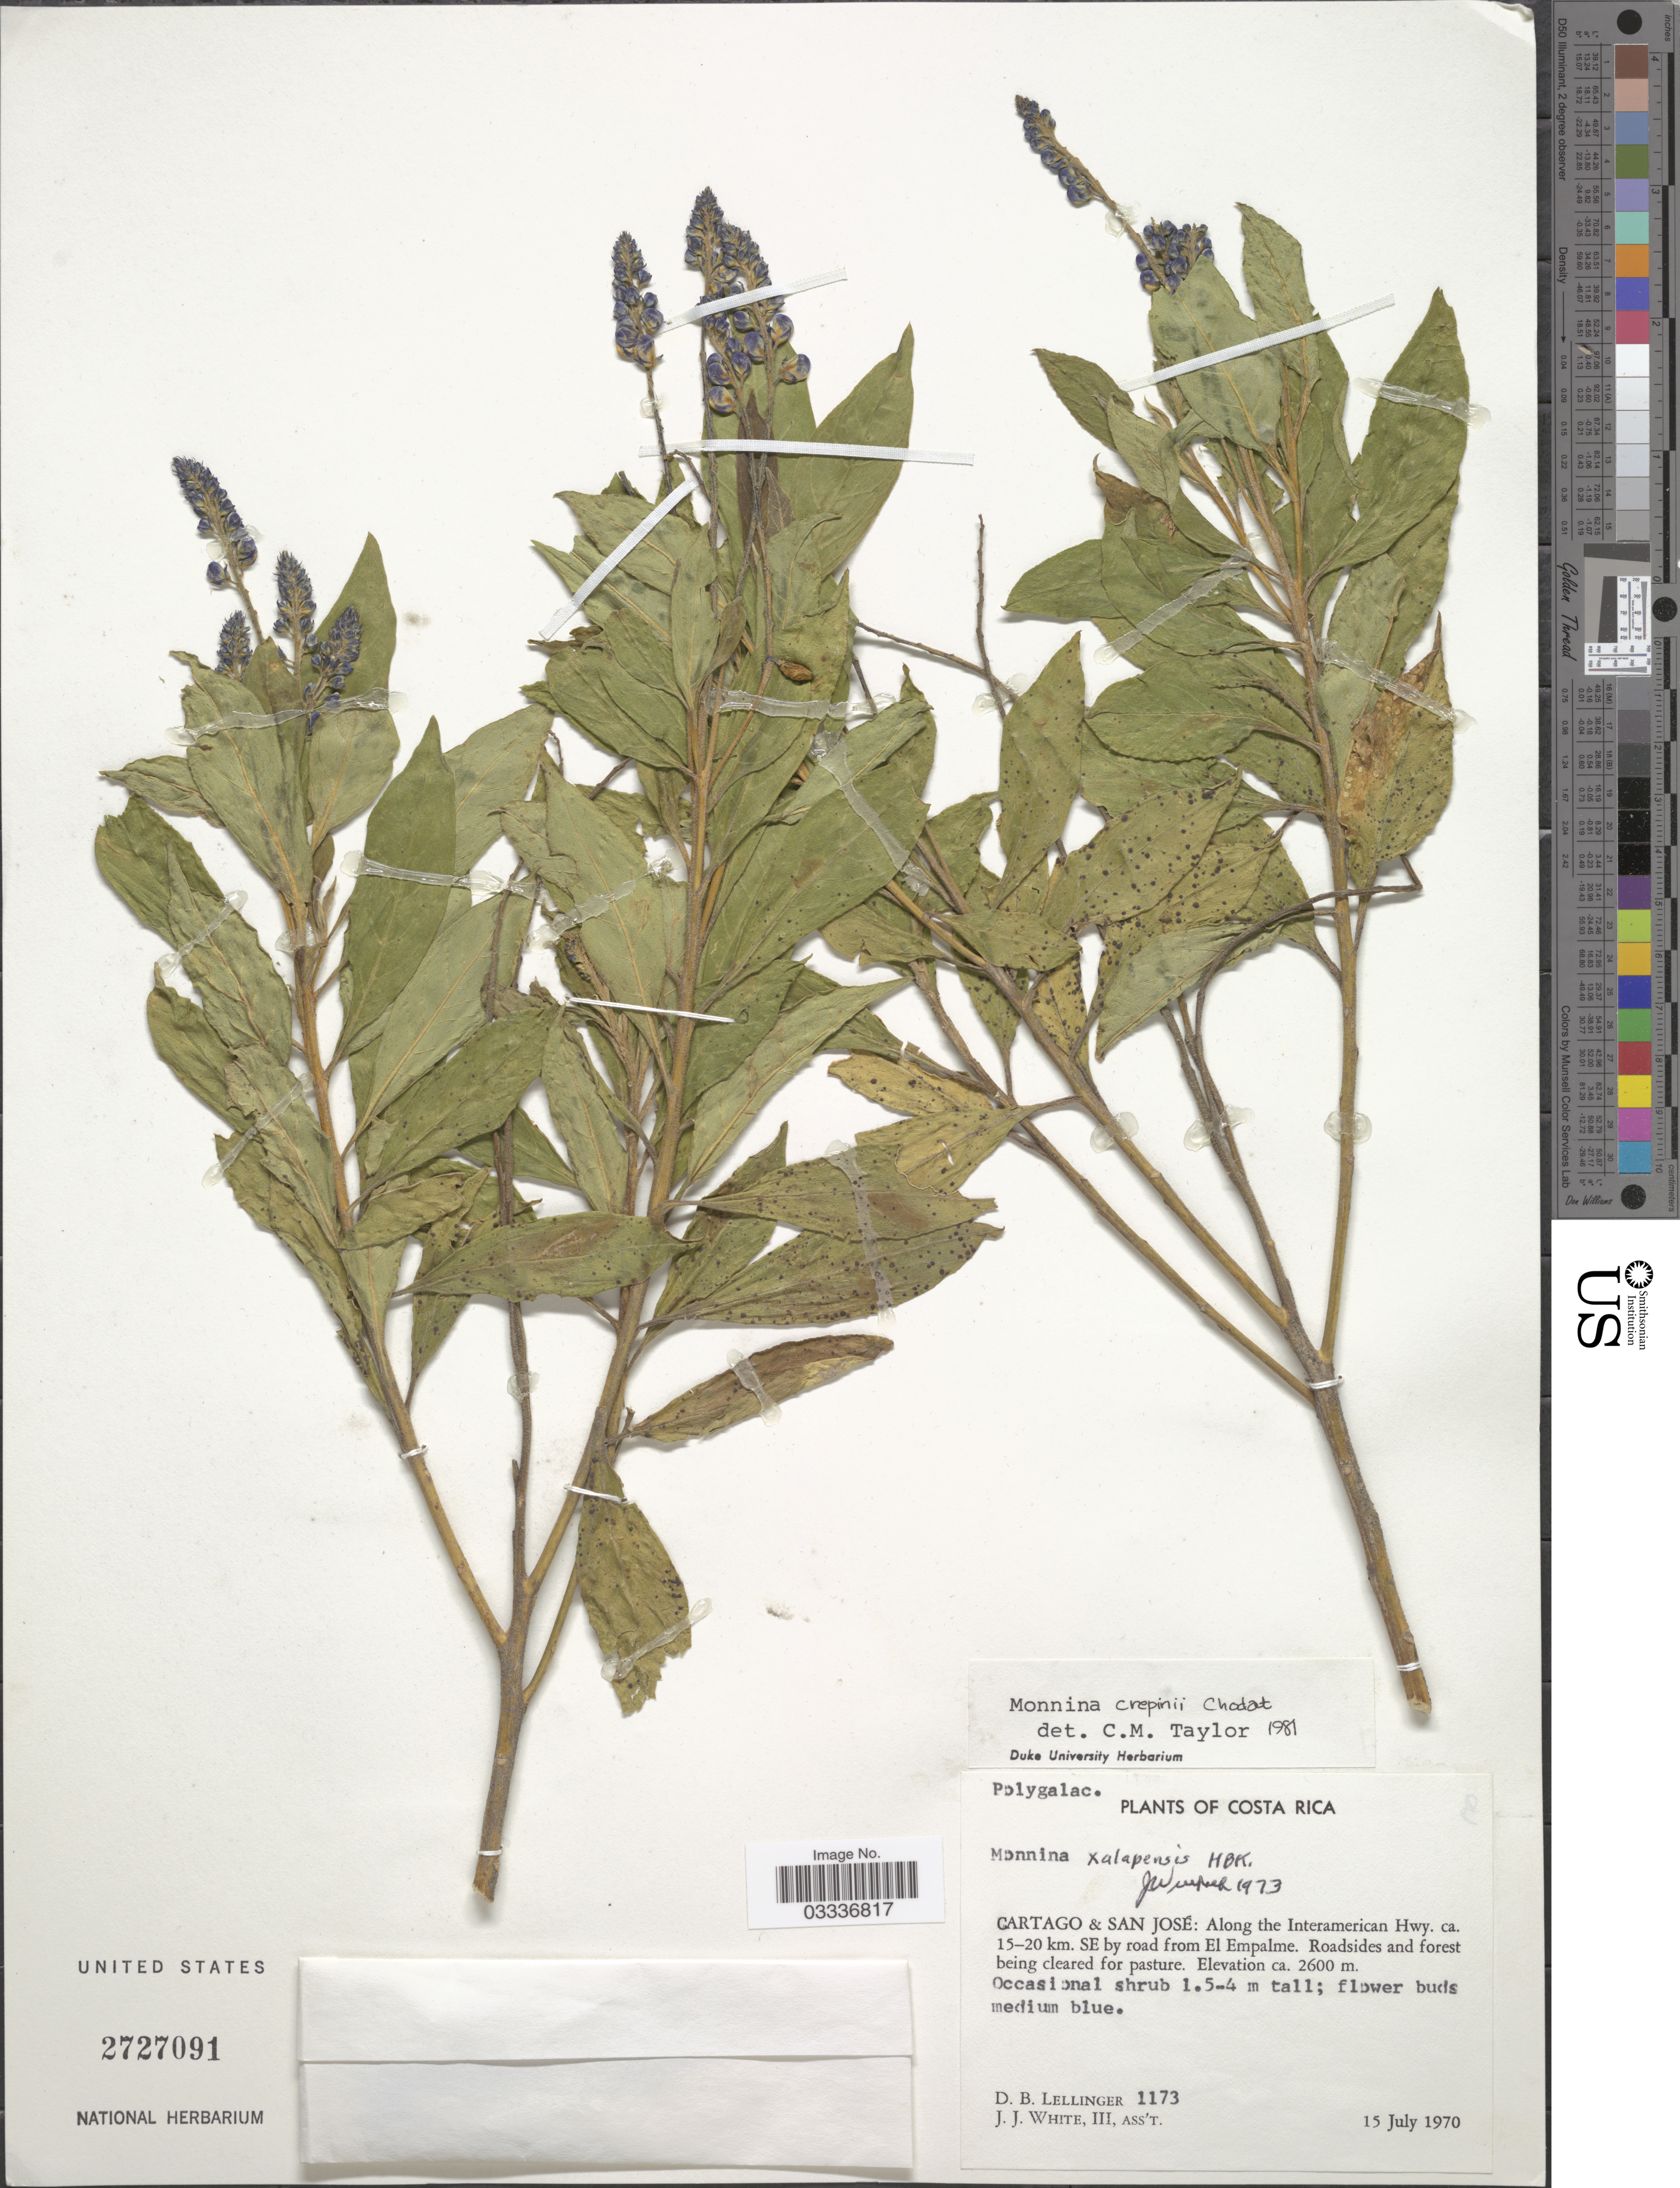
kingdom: Plantae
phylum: Tracheophyta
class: Magnoliopsida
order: Fabales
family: Polygalaceae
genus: Monnina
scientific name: Monnina crepinii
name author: Chodat ex Durand & Pittier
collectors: D. B. Lellinger & J. J. White III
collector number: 1173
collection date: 1970-07-15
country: Costa Rica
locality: Cartago & San José: Along the Interamerican Hwy. ca. 15-20 km. SE by road from El Empalme.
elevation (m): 2600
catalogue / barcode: US 2727091